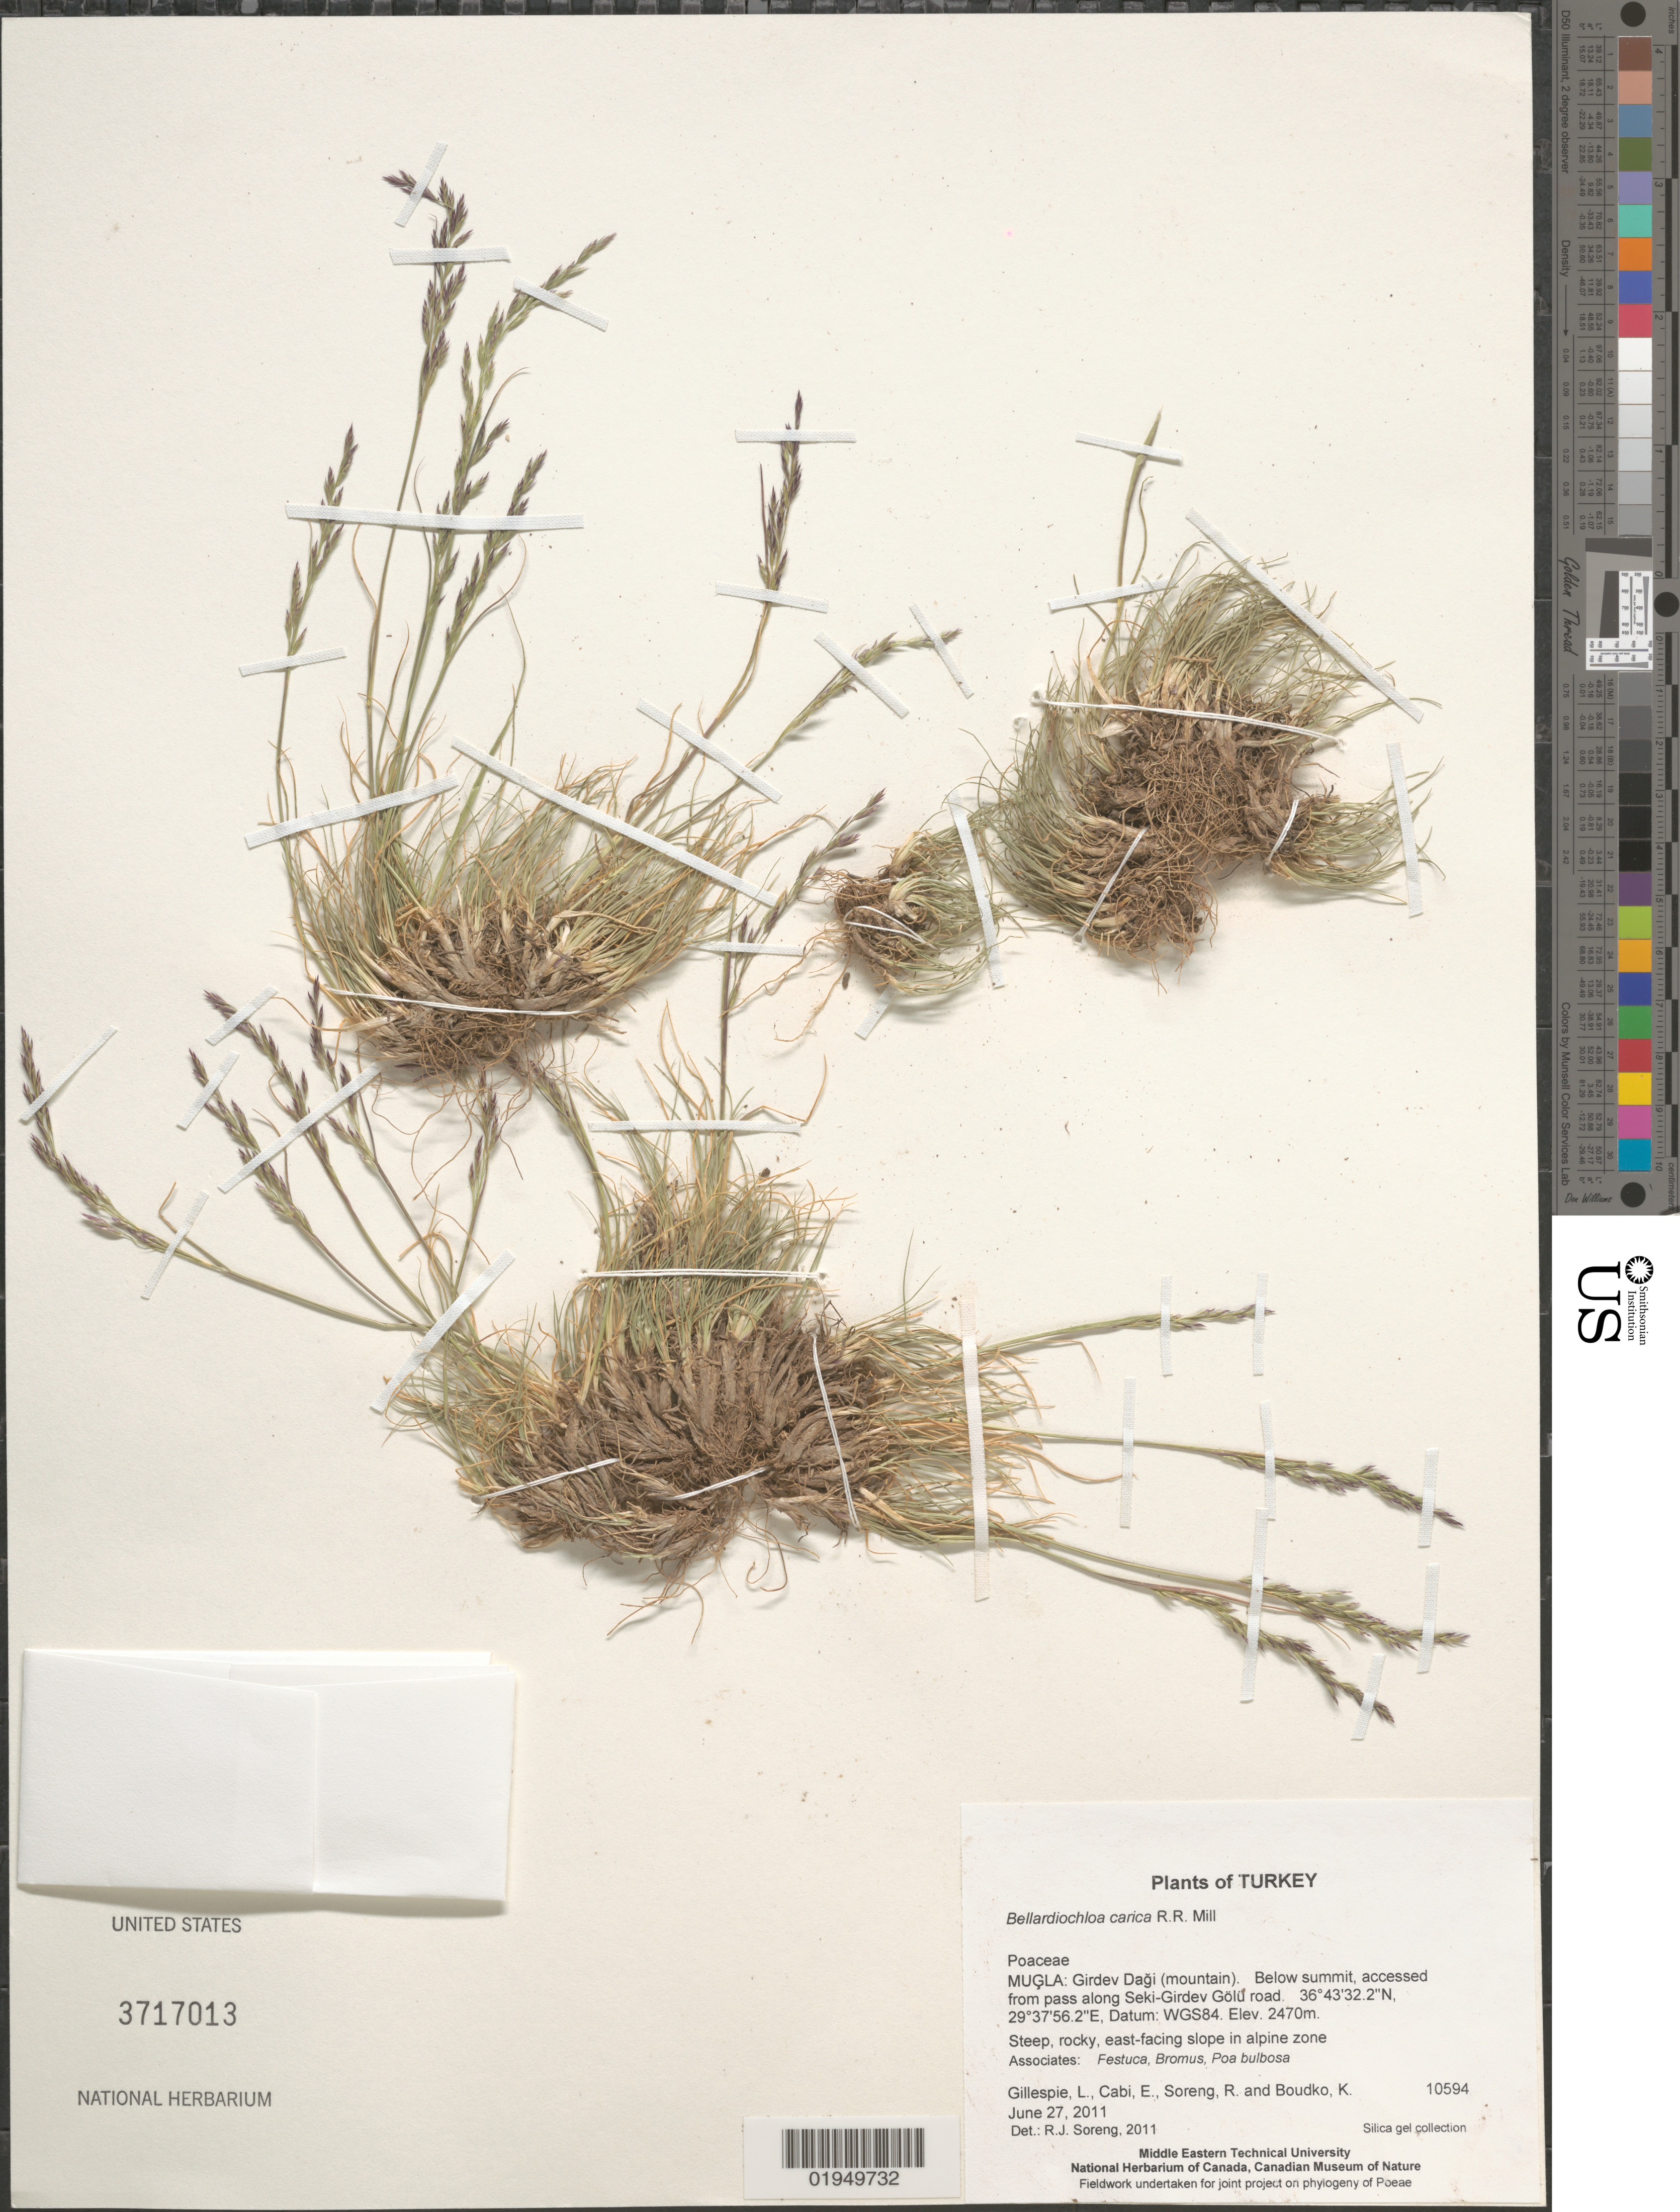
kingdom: Plantae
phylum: Tracheophyta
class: Liliopsida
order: Poales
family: Poaceae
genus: Bellardiochloa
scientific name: Bellardiochloa carica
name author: R.R. Mill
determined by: Soreng, Robert J., Research Associate (BOT), Smithsonian Institution - National Museum of Natural History (UNITED STATES)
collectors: L. J. Gillespie, E. Cabi, R. J. Soreng & K. Boudko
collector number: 10594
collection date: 2011-06-27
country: Turkey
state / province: Mugla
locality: Girdev Dagi (mountain). Below summit, accessed from pass along Seki-Girdev Gölü road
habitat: Steep, rocky, east-facing slope in alpine zone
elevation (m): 2470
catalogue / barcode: US 3717013